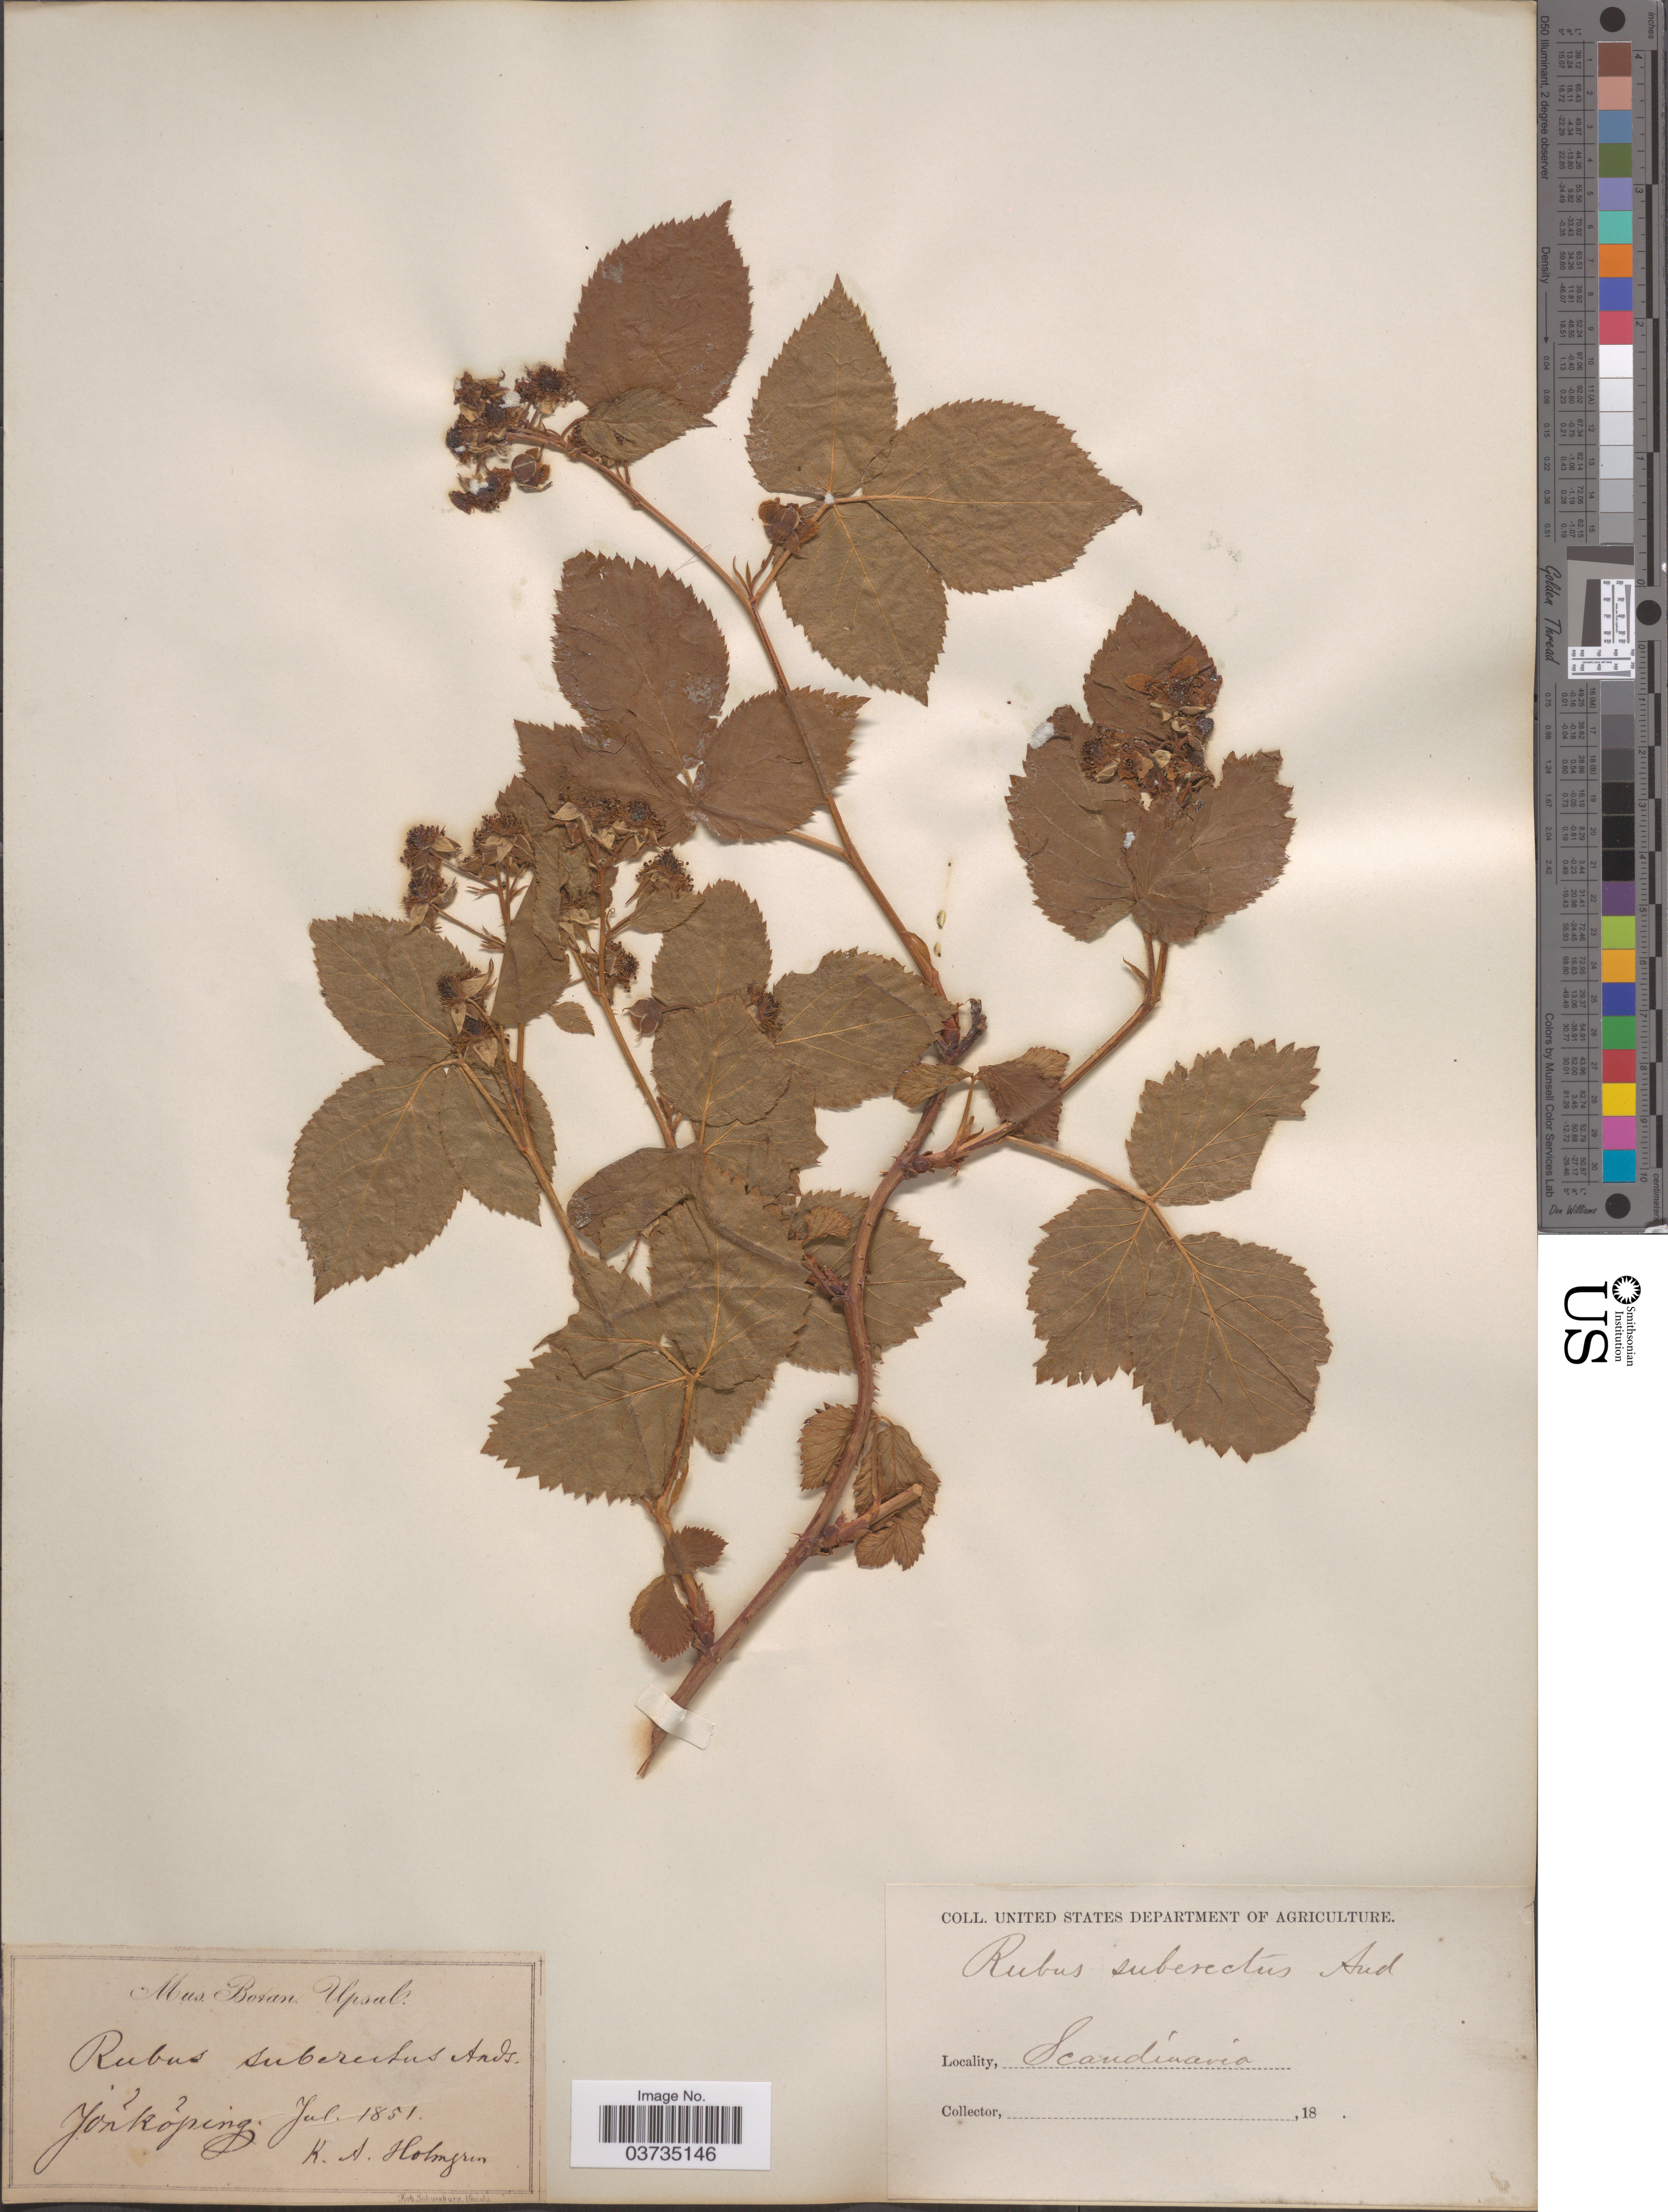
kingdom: Plantae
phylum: Tracheophyta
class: Magnoliopsida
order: Rosales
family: Rosaceae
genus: Rubus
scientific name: Rubus suberectus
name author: G. Anderson ex Sm.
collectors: K. Holmgren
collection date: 1851-07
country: Sweden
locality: Scandinavia. Jónkóping.